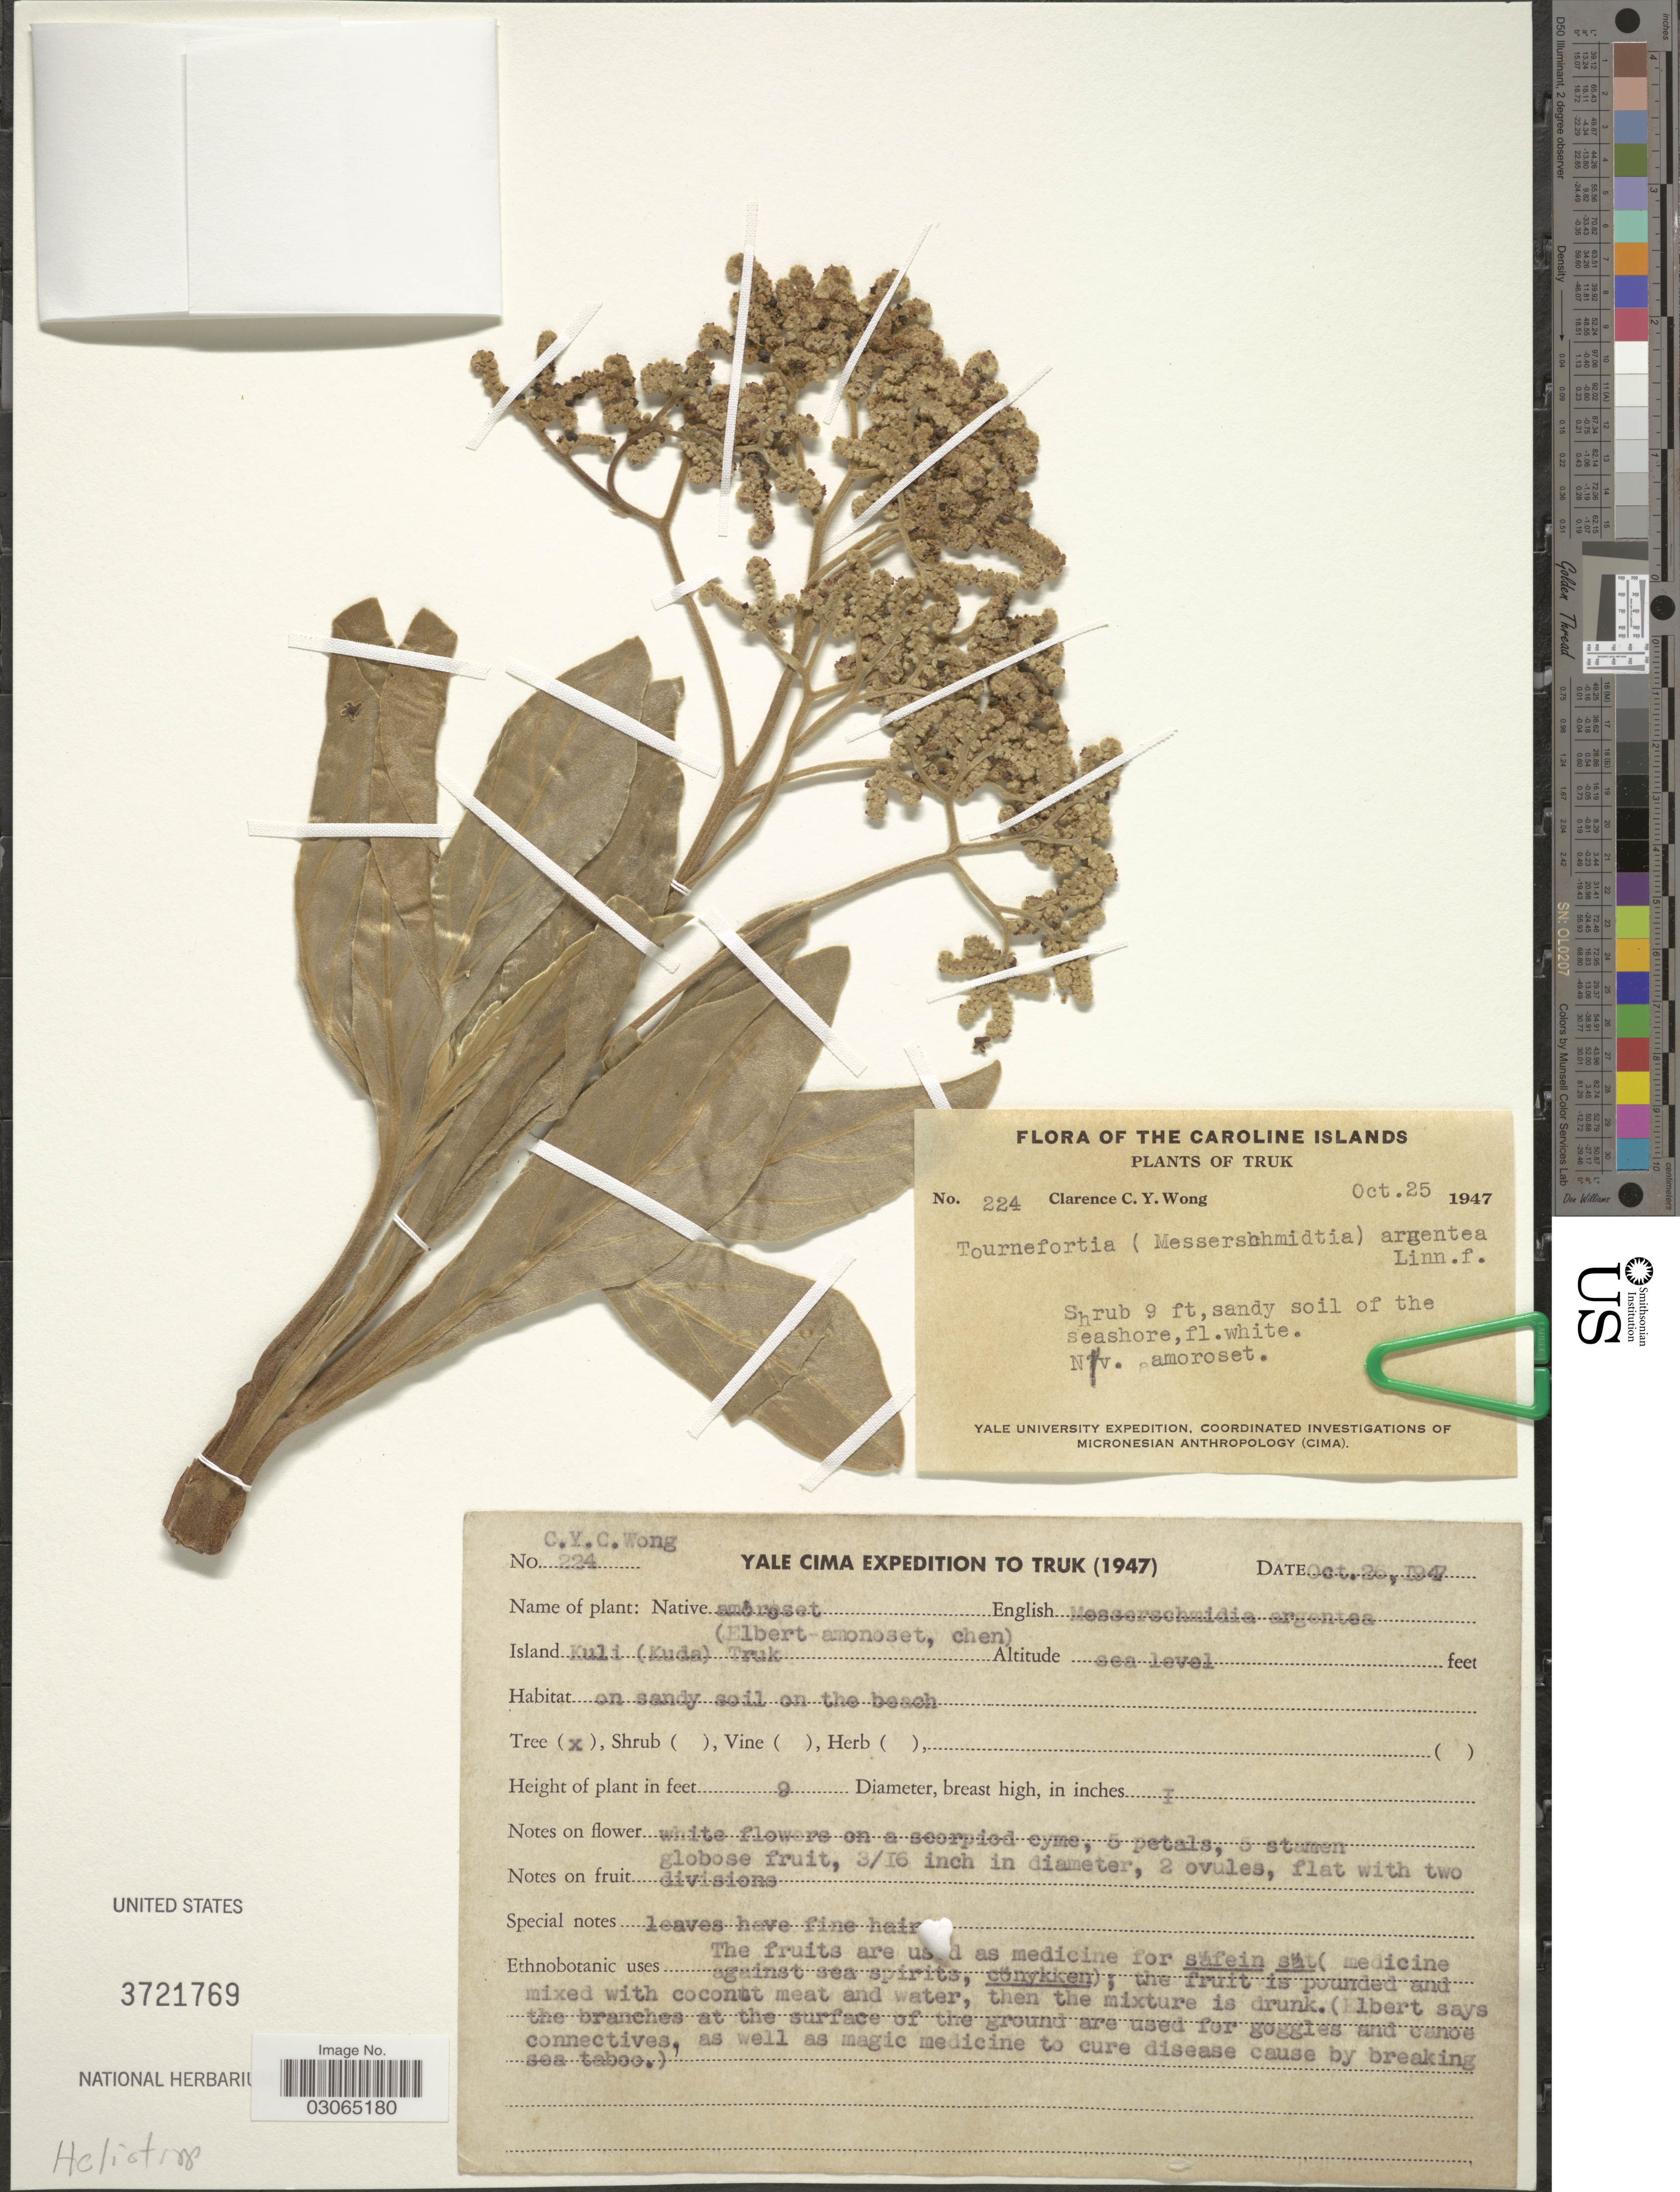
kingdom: Plantae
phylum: Tracheophyta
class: Magnoliopsida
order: Boraginales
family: Heliotropiaceae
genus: Heliotropium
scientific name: Heliotropium arboreum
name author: (Blanco) Mabberley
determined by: Wagner, W. L., (BOT), Smithsonian Institution - National Museum of Natural History (UNITED STATES)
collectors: C. Y. C. Wong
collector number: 224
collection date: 1947-10-25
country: Micronesia, Federated States of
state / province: Truk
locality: Caroline Islands. Island Kuli (Kuda) Truk.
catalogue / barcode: US 3721769